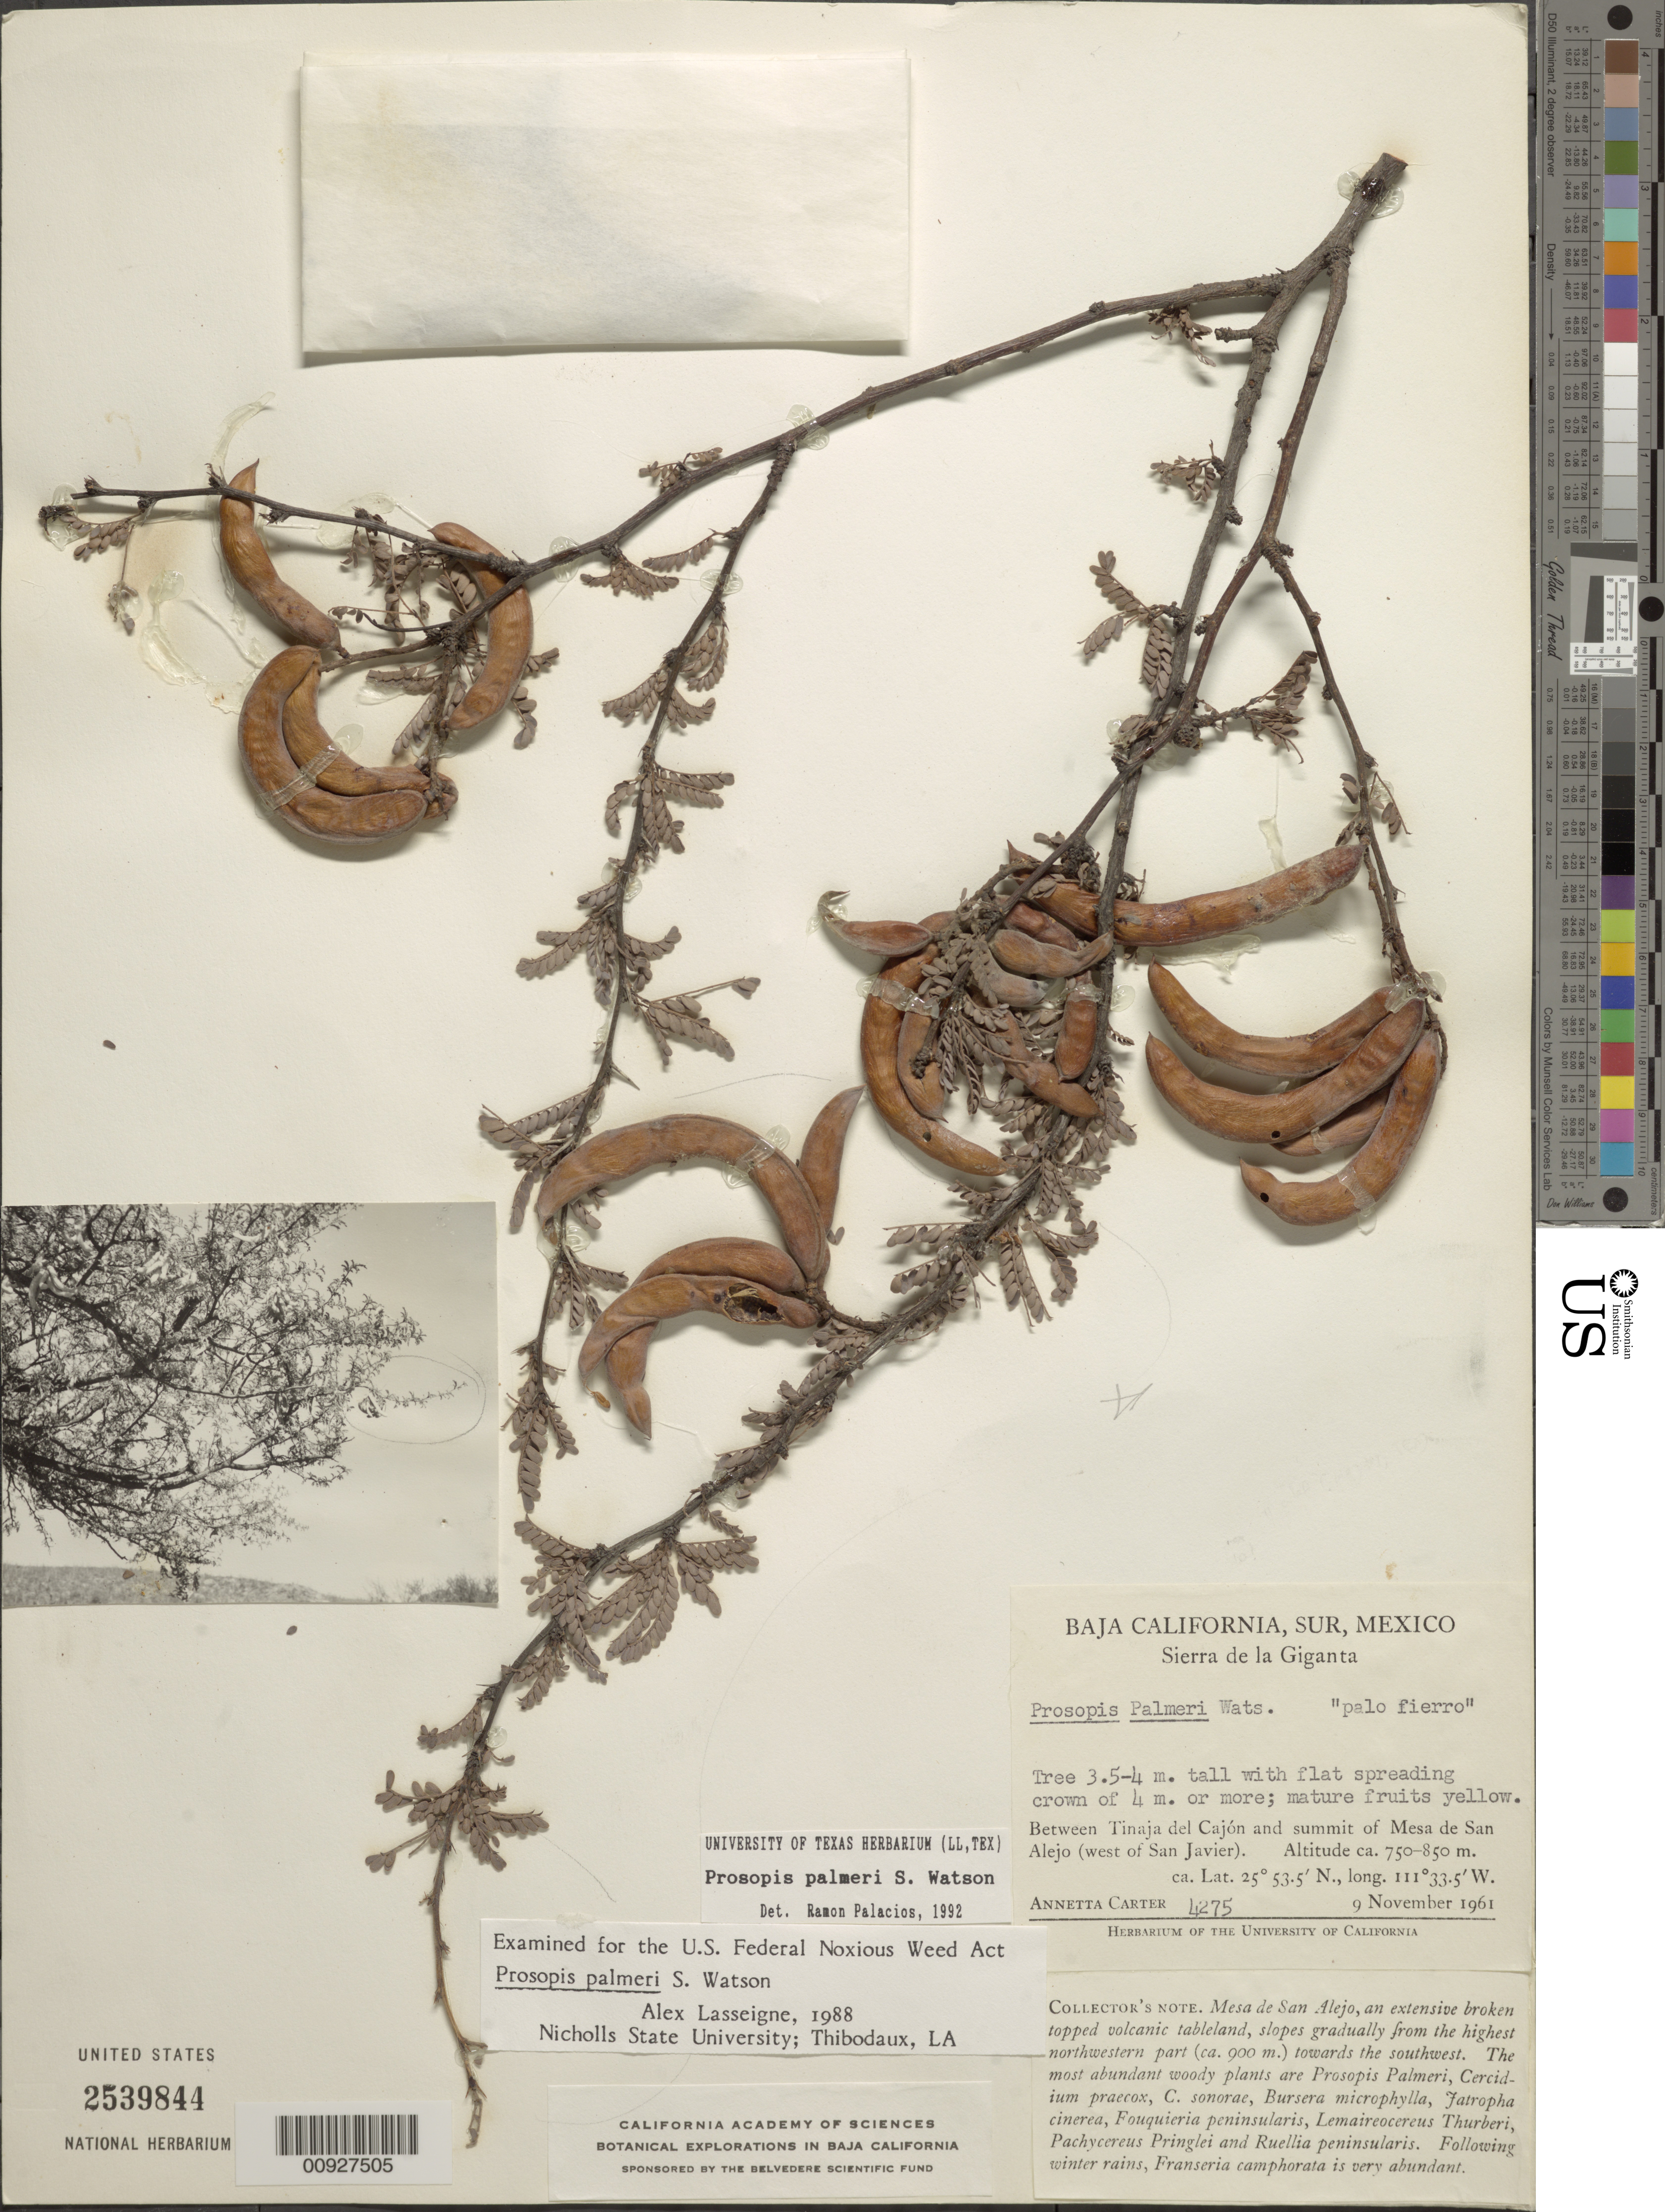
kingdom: Plantae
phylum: Tracheophyta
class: Magnoliopsida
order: Fabales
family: Fabaceae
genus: Strombocarpa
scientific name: Strombocarpa palmeri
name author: (S. Watson) C. E. Hughes & G.P. Lewis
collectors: A. Carter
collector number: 4275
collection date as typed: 09 Nov 1961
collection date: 1961-11-09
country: Mexico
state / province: Baja California Sur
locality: Between Tinaja del Cajón and summit of Mesa de San Alejo (west of San Javier). Baja California Sur, Sierra de la Giganta.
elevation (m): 850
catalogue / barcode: US 2539844